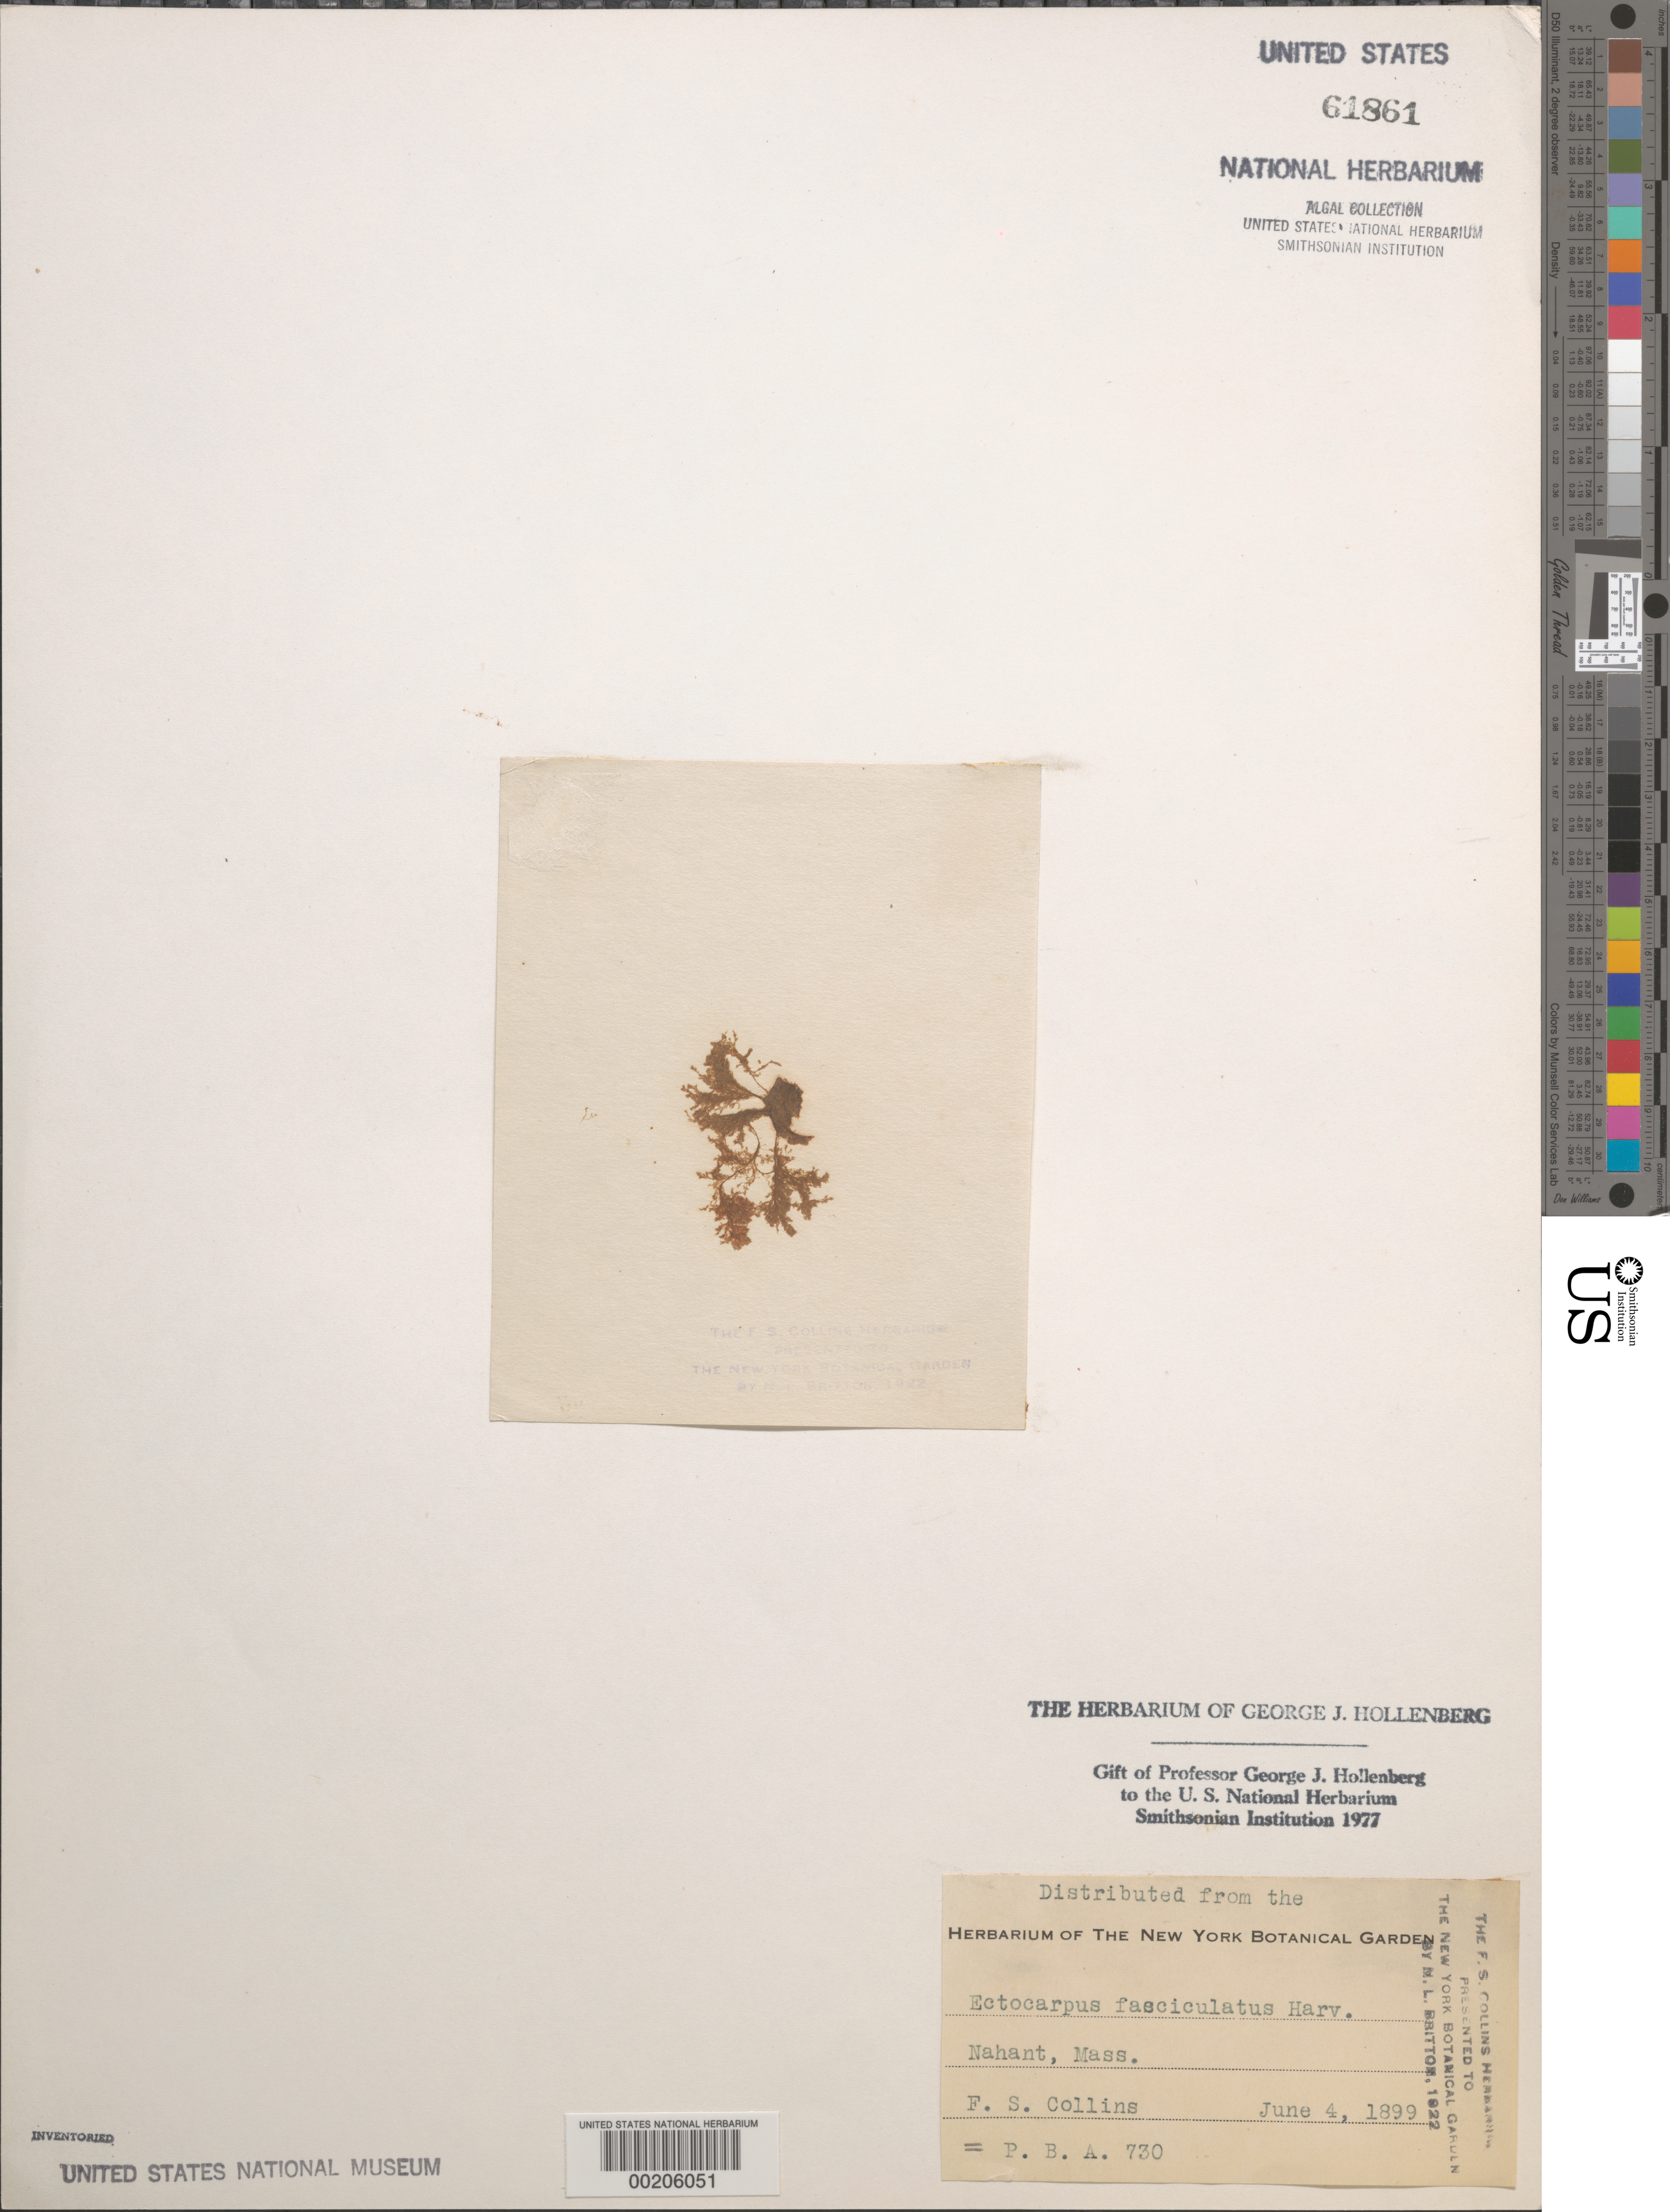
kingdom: Chromista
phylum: Ochrophyta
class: Phaeophyceae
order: Ectocarpales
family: Ectocarpaceae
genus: Ectocarpus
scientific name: Ectocarpus fasciculatus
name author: Harv.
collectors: F. Collins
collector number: PB-A 730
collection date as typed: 04 Jun 1899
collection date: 1899-06-04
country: United States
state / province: Massachusetts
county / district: Essex County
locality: Nahant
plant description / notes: Collins, Holden & Setchell, Phycotheca Boreali-Americana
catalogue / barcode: US 61861